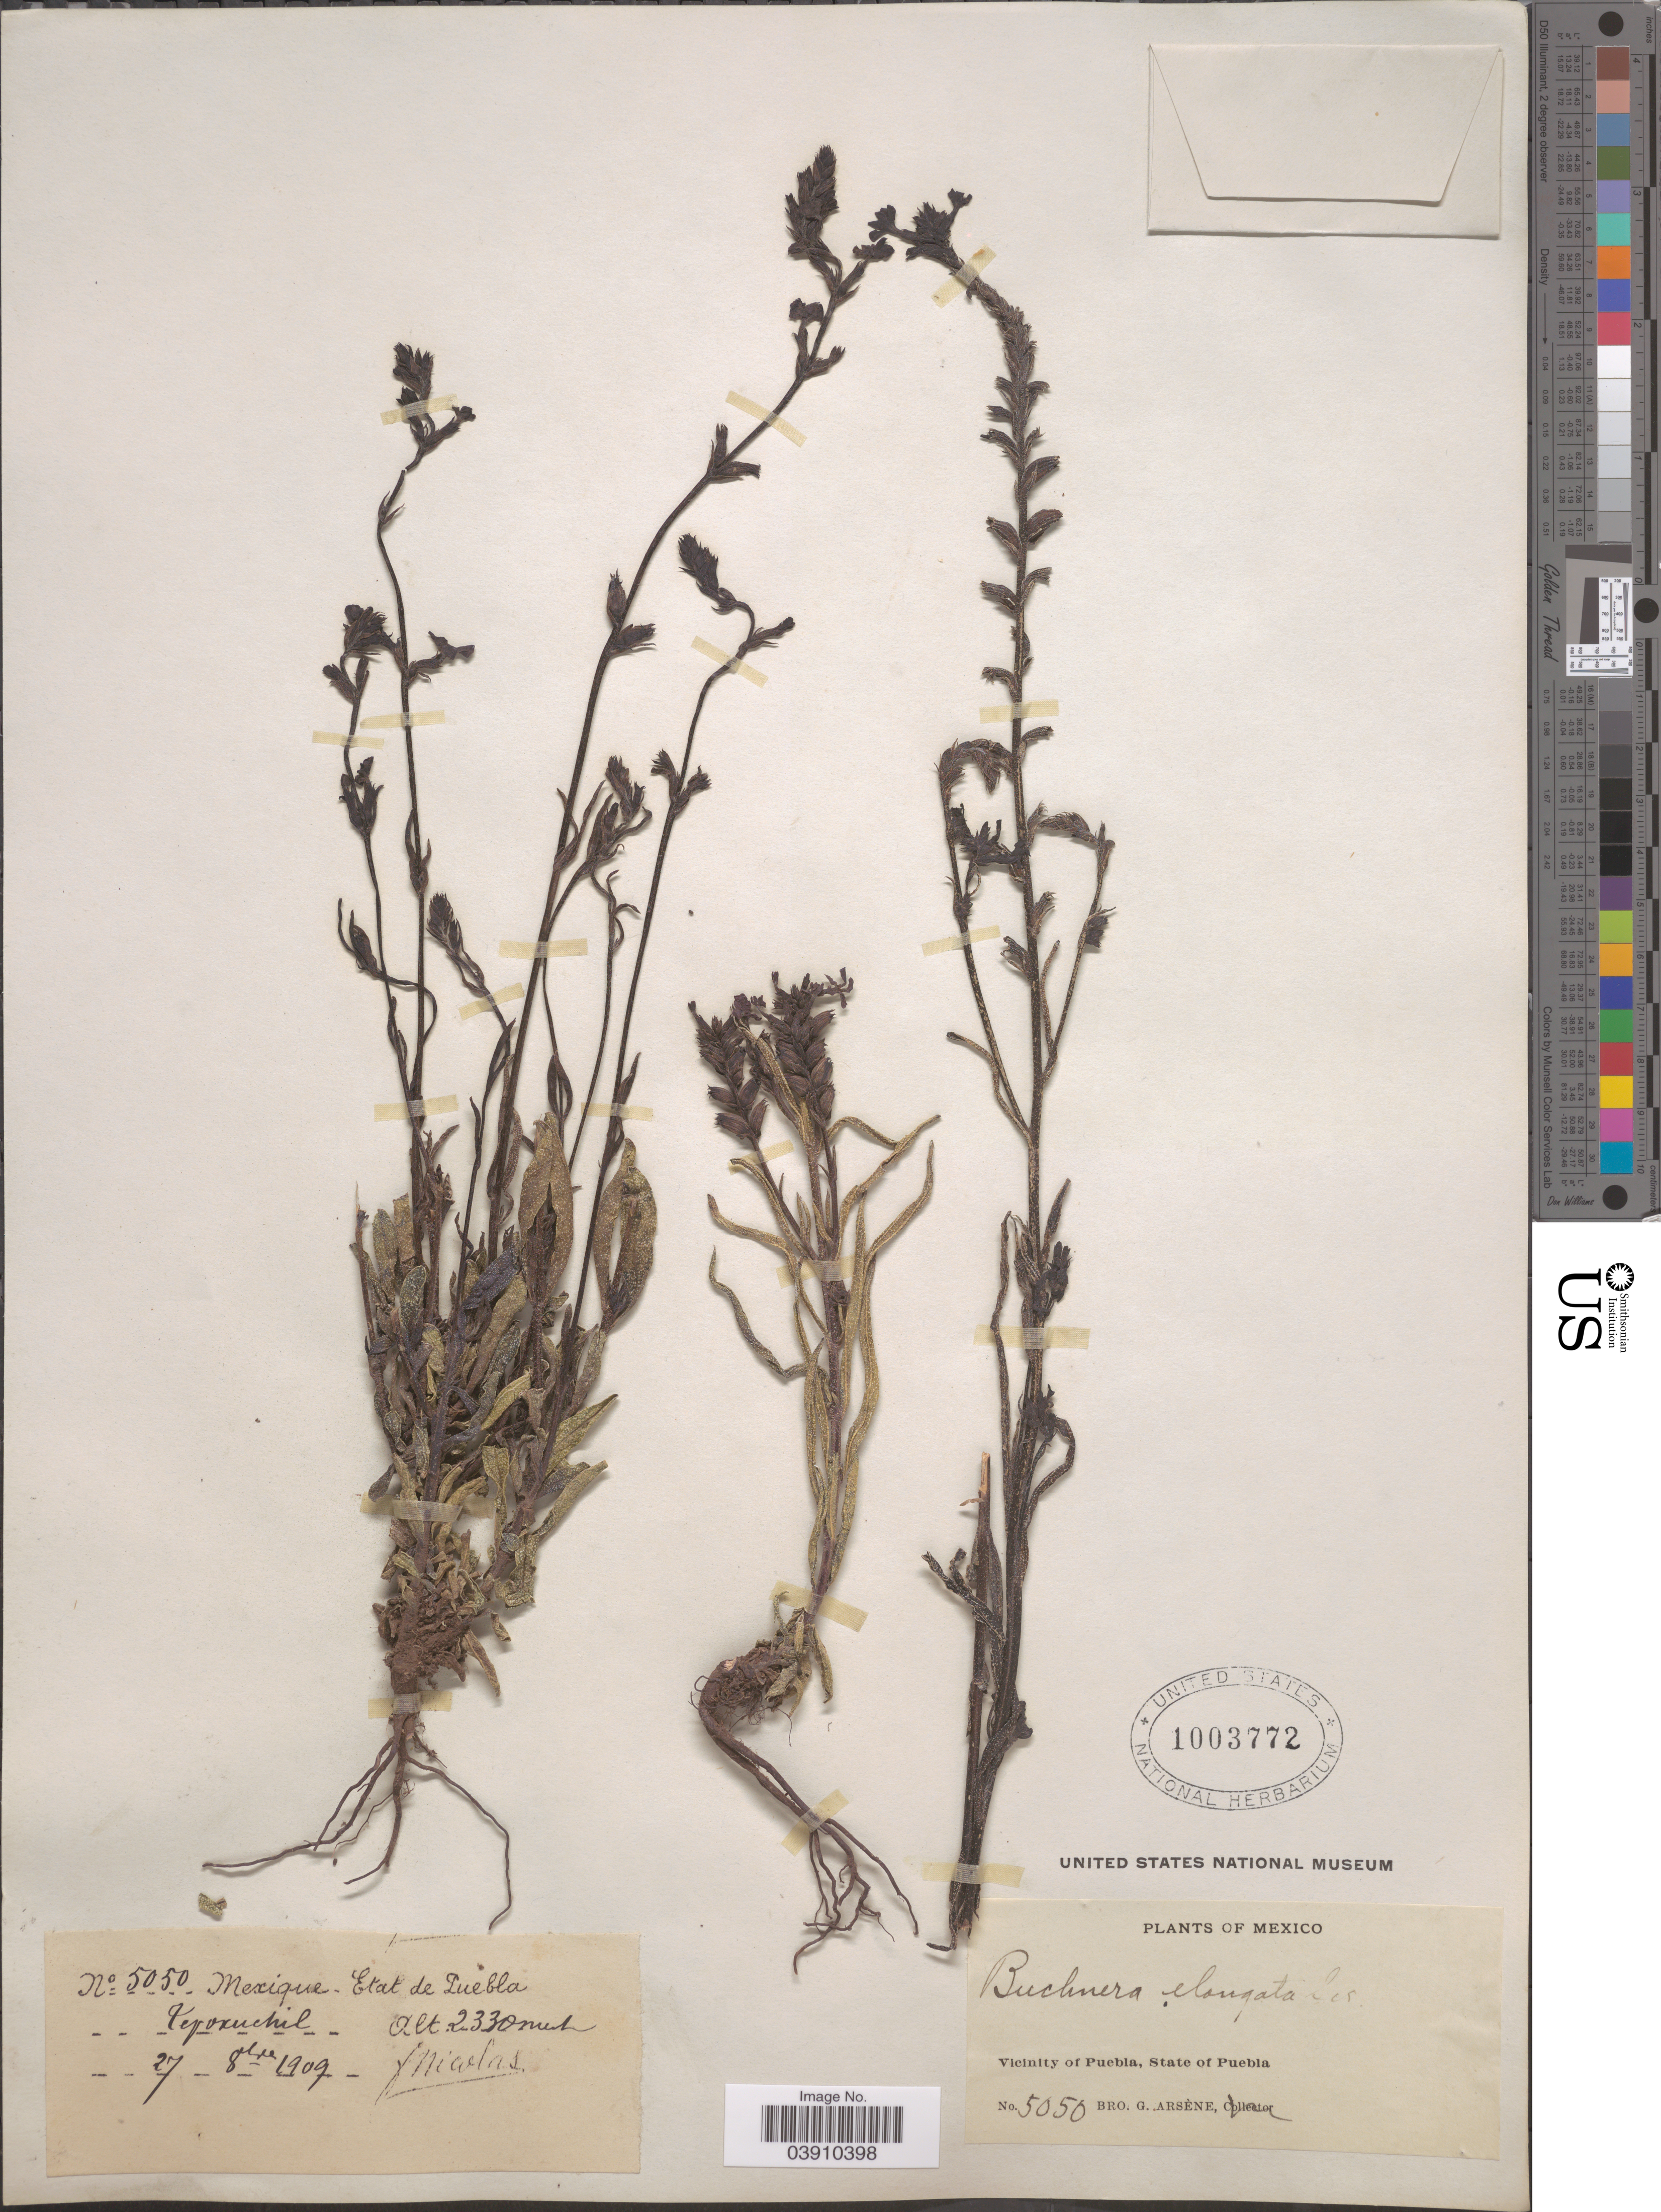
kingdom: Plantae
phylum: Tracheophyta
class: Magnoliopsida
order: Lamiales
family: Orobanchaceae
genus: Buchnera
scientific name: Buchnera pusilla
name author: Kunth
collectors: Bro. G. Arsène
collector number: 5050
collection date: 1909-08-27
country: Mexico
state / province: Puebla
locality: Etat de Puebla. Tepoxuchil. Vicinity of Puebla.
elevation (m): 2330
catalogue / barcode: US 1003772